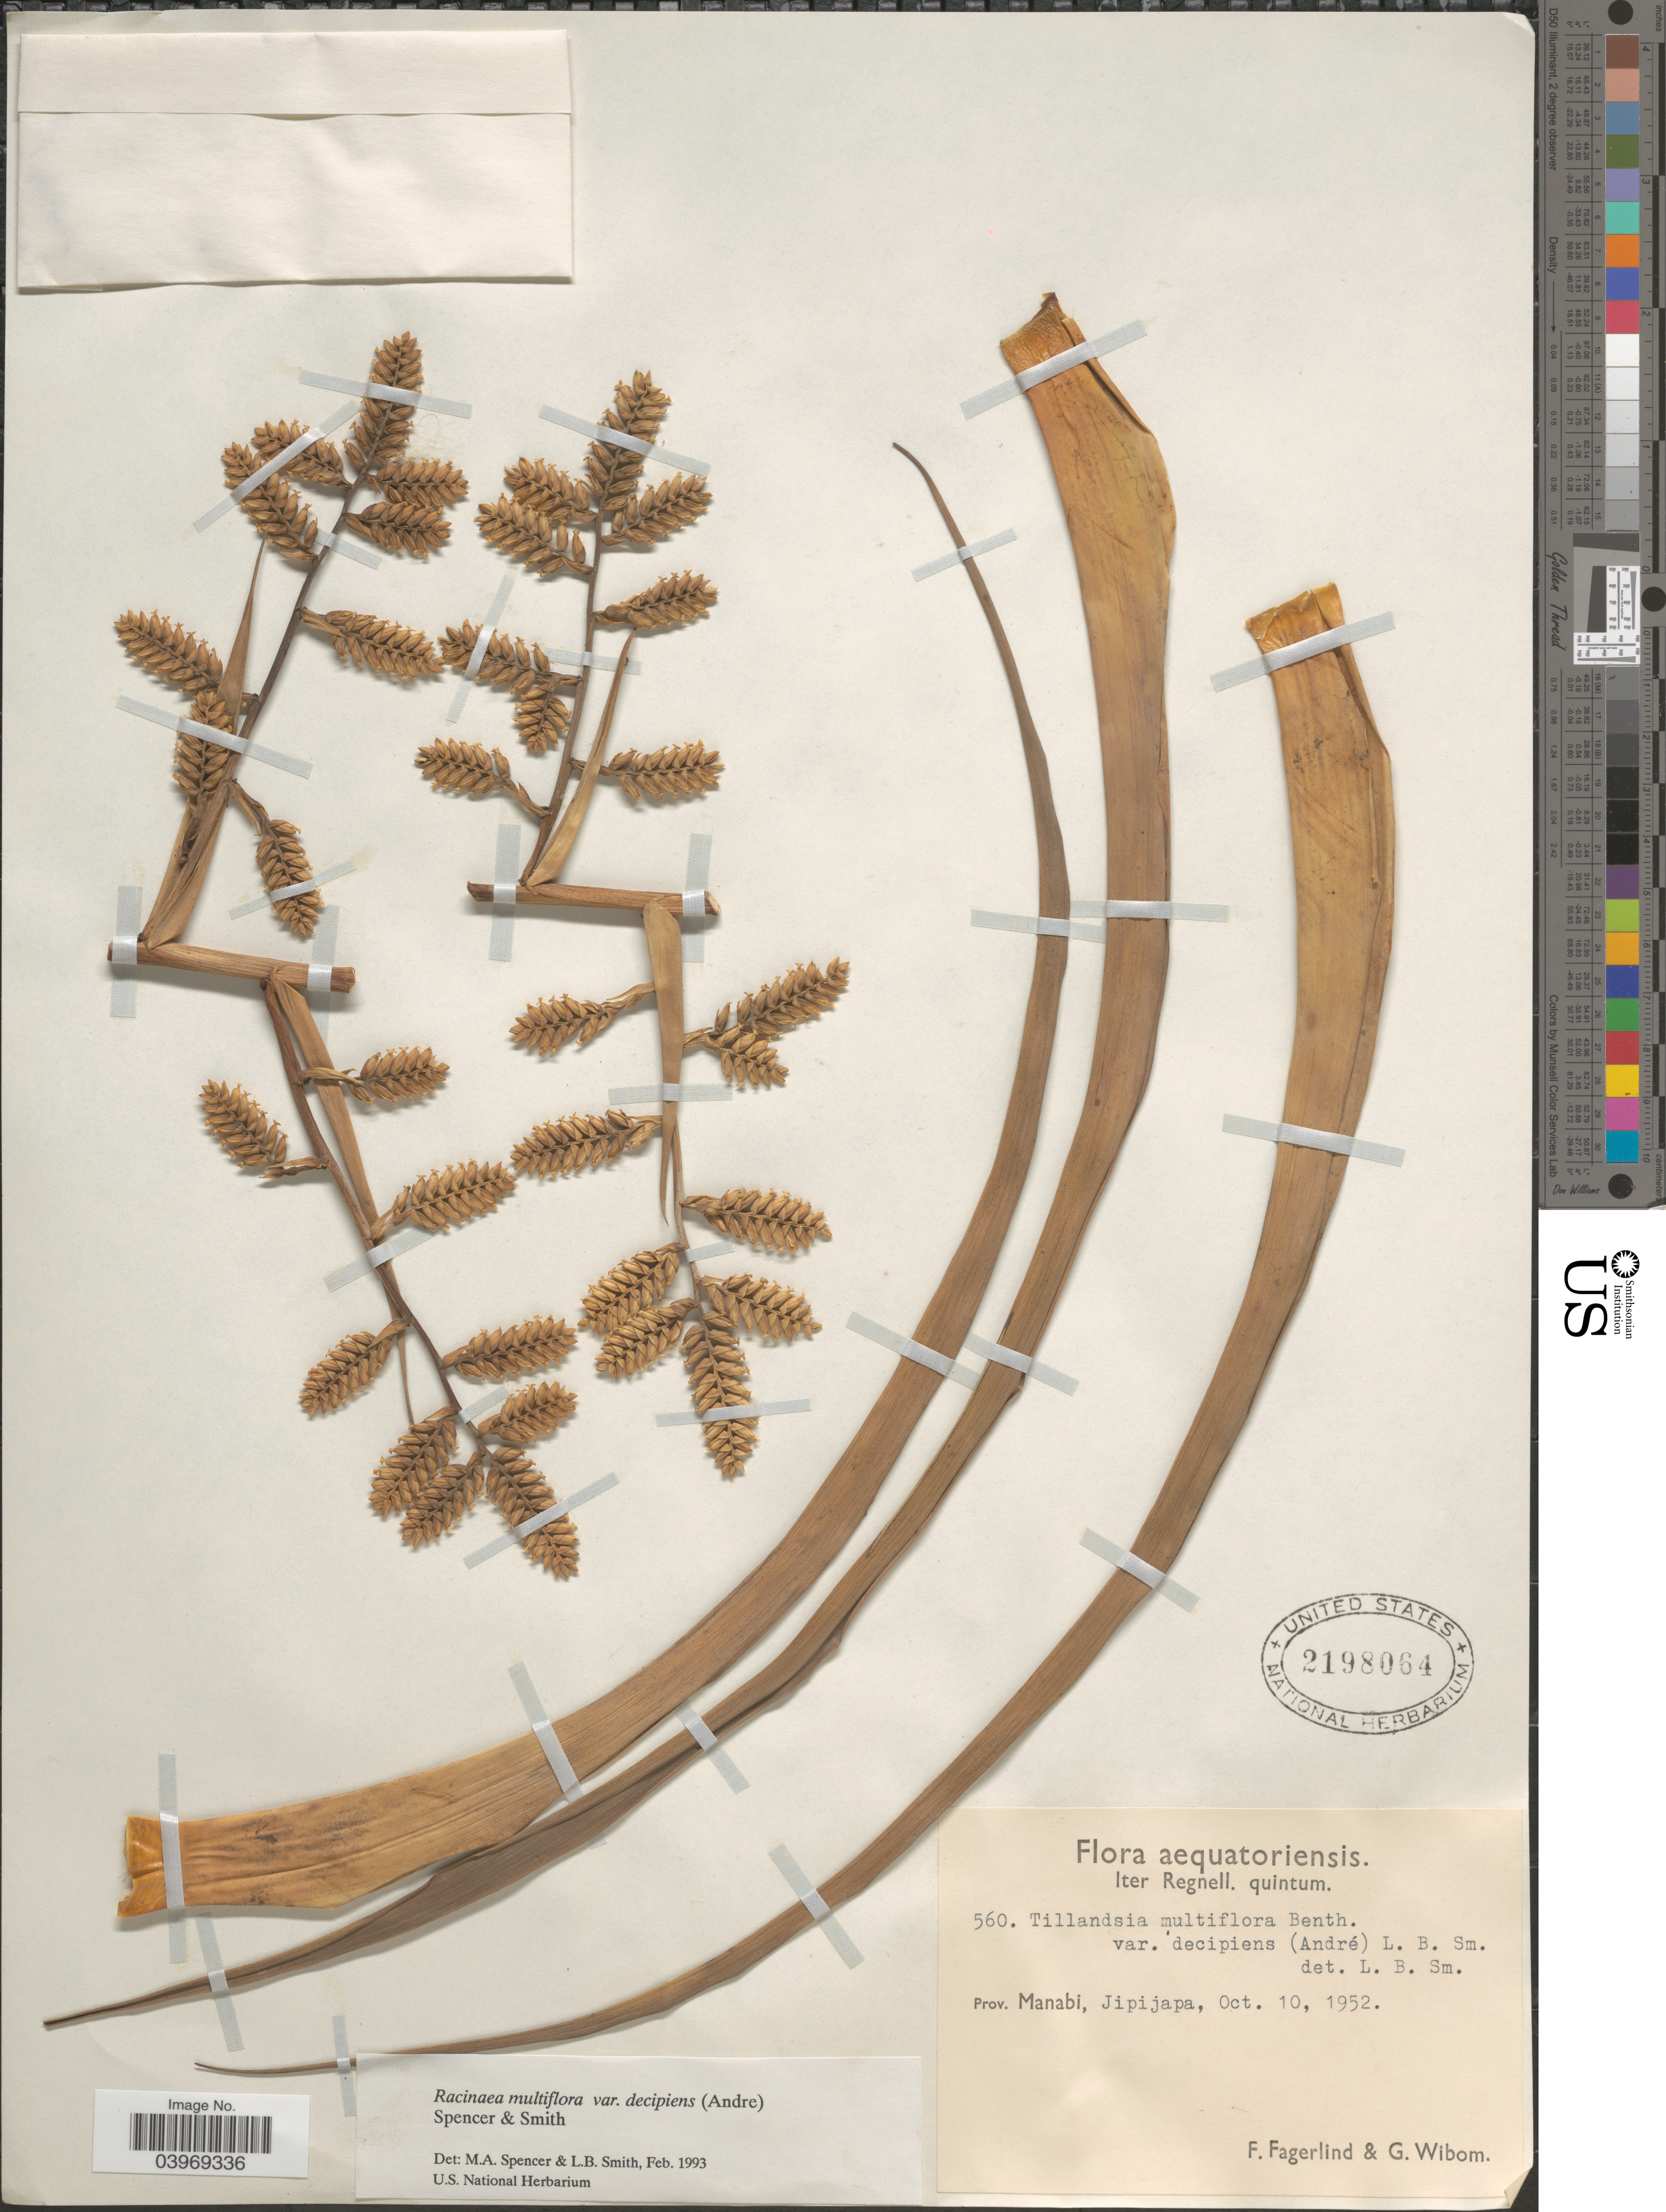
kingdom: Plantae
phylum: Tracheophyta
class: Liliopsida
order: Poales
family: Bromeliaceae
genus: Racinaea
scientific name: Racinaea multiflora var. decipiens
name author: (André) M.A. Spencer & L.B. Sm.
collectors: F. Fagerlind & G. Wibom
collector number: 560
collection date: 1952-10-10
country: Ecuador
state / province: Manabí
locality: Jipijapa.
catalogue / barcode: US 2198064